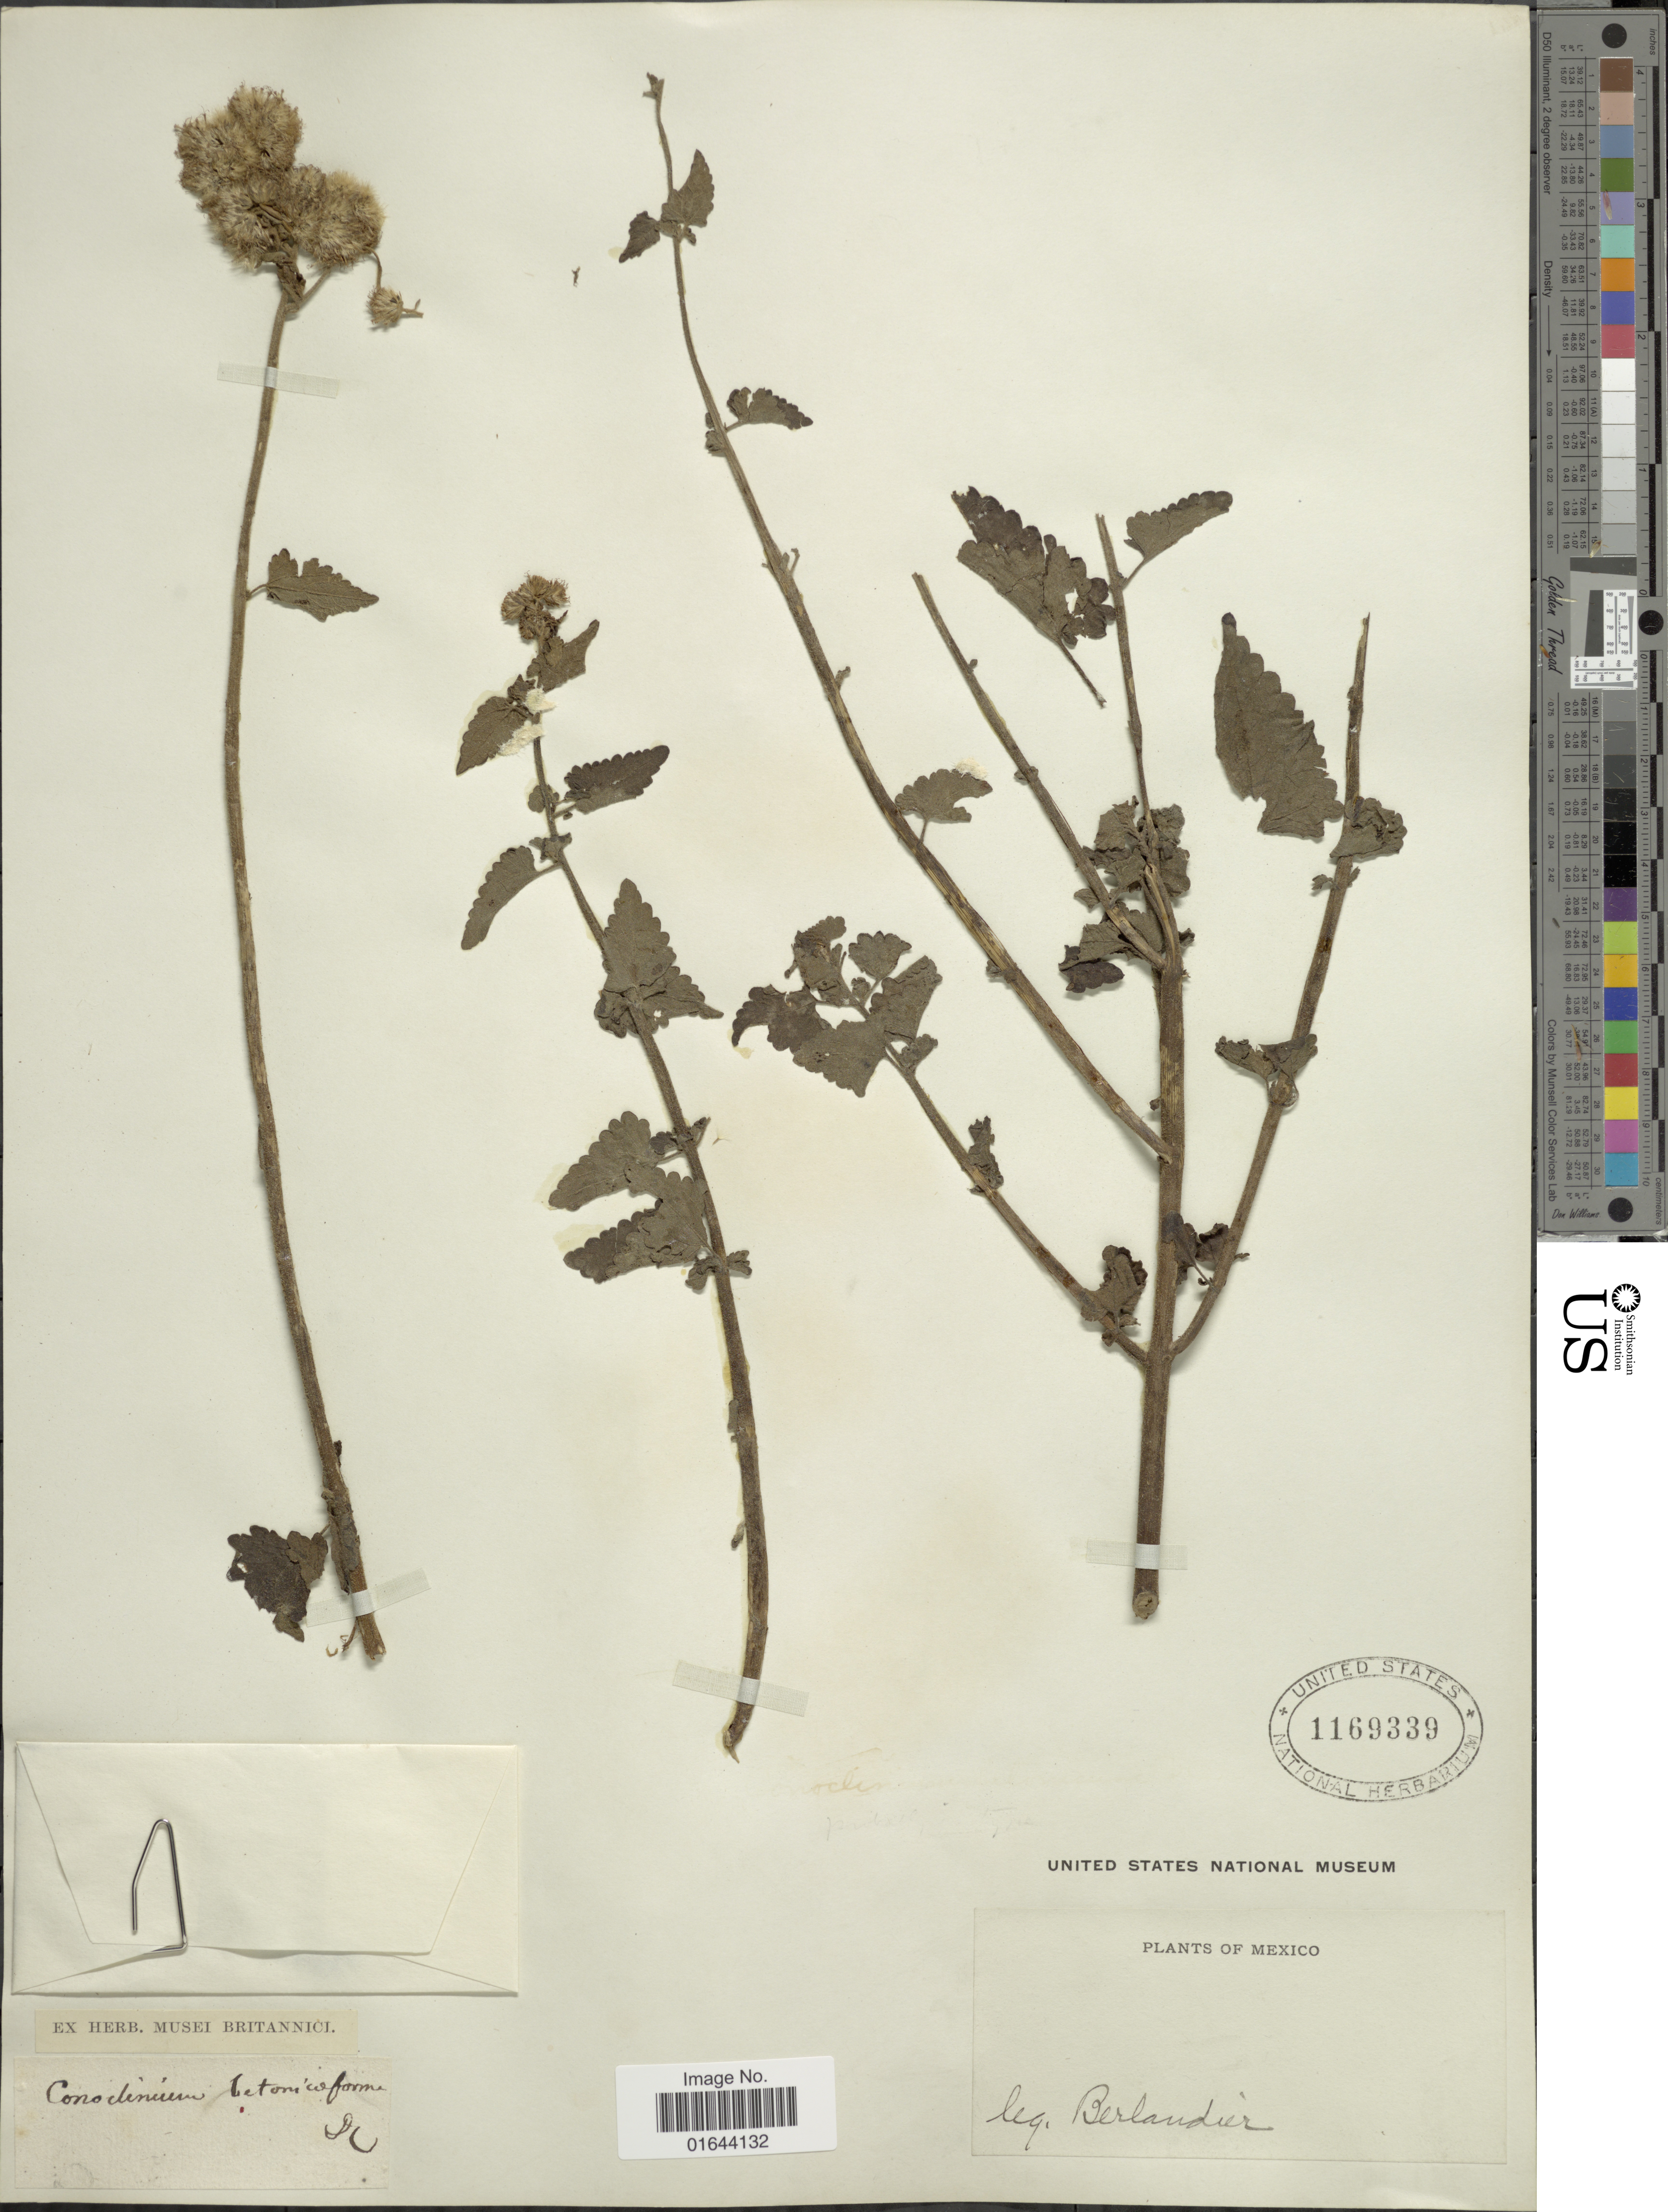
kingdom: Plantae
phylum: Tracheophyta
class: Magnoliopsida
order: Asterales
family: Asteraceae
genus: Conoclinium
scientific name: Conoclinium betonicifolium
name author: (Mill.) R.M. King & H. Rob.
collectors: J. L. Berlandier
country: Mexico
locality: Mexico.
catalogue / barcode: US 1169339